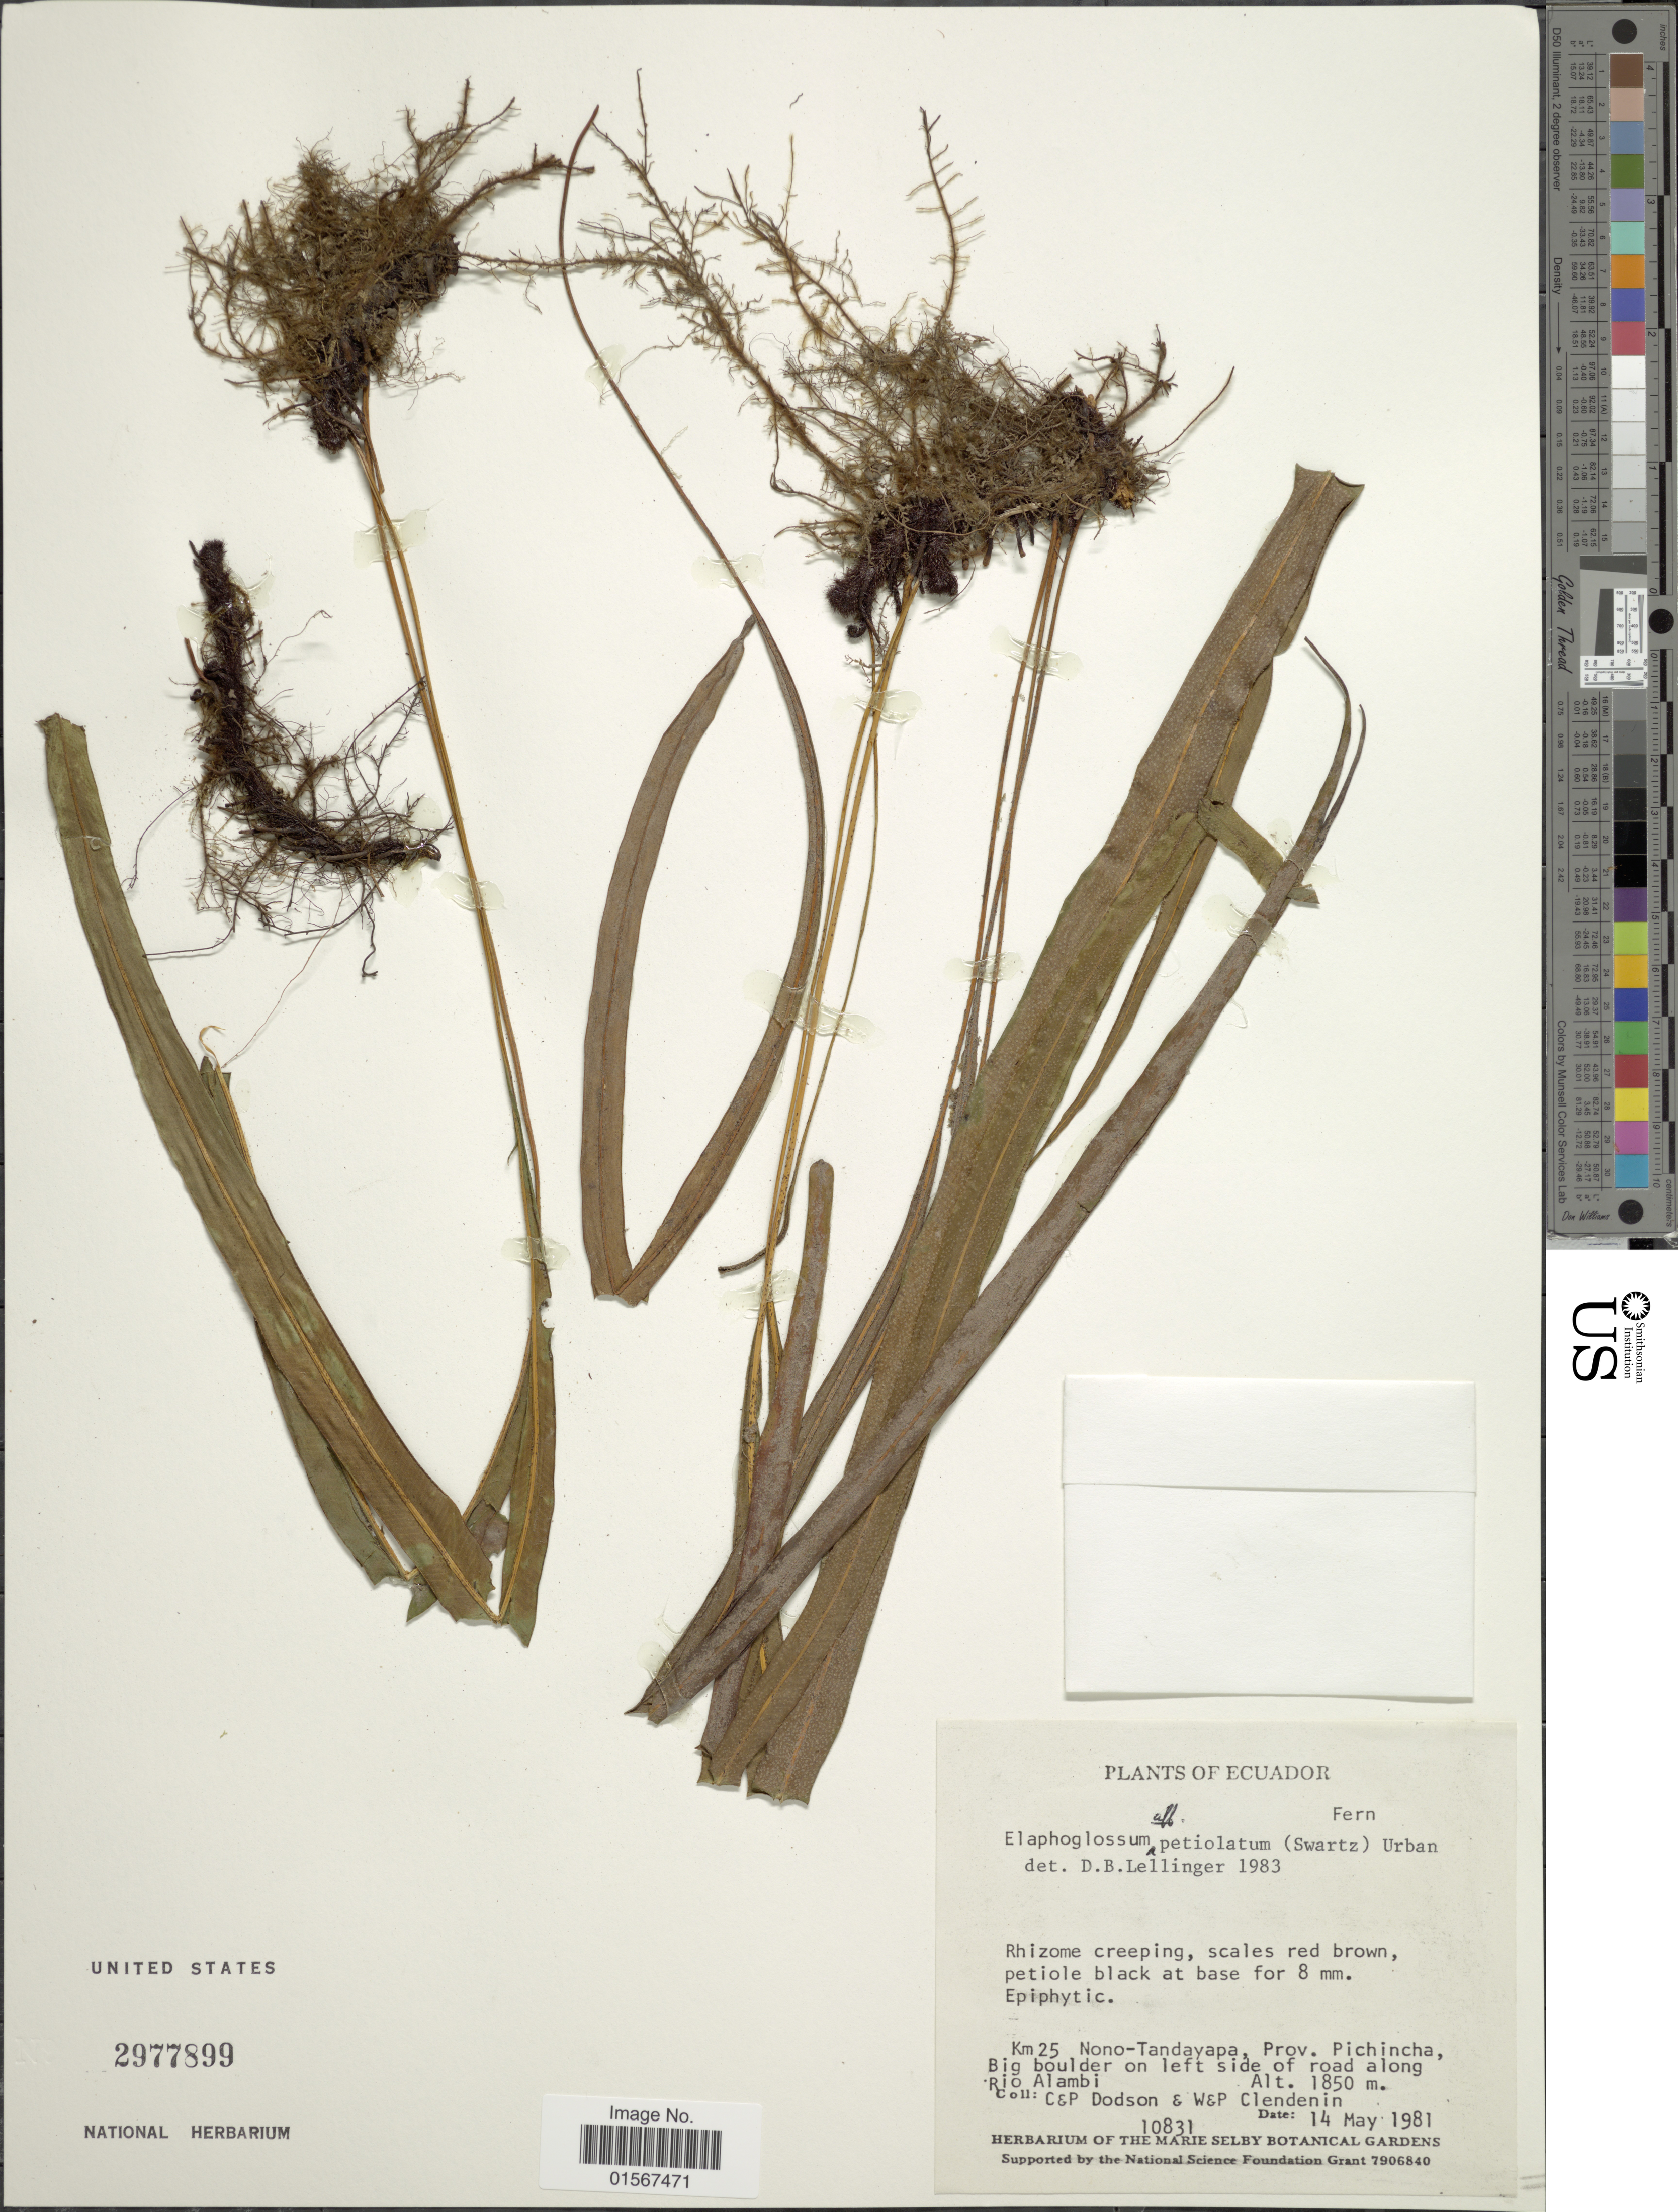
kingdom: Plantae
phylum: Tracheophyta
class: Polypodiopsida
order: Polypodiales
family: Dryopteridaceae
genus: Elaphoglossum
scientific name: Elaphoglossum petiolatum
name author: (Sw.) Urb.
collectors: C. Dodson, P. M. Dodson, W. Clendenin & P. Clendenin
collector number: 10831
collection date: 1981-04-15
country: Ecuador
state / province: Pichincha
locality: Ecuador, Km 25 Nono-Tandayapa, Prov. Pichincha, Big boulder on left side of road along Rio Alambi.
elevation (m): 1850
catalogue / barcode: US 2977899